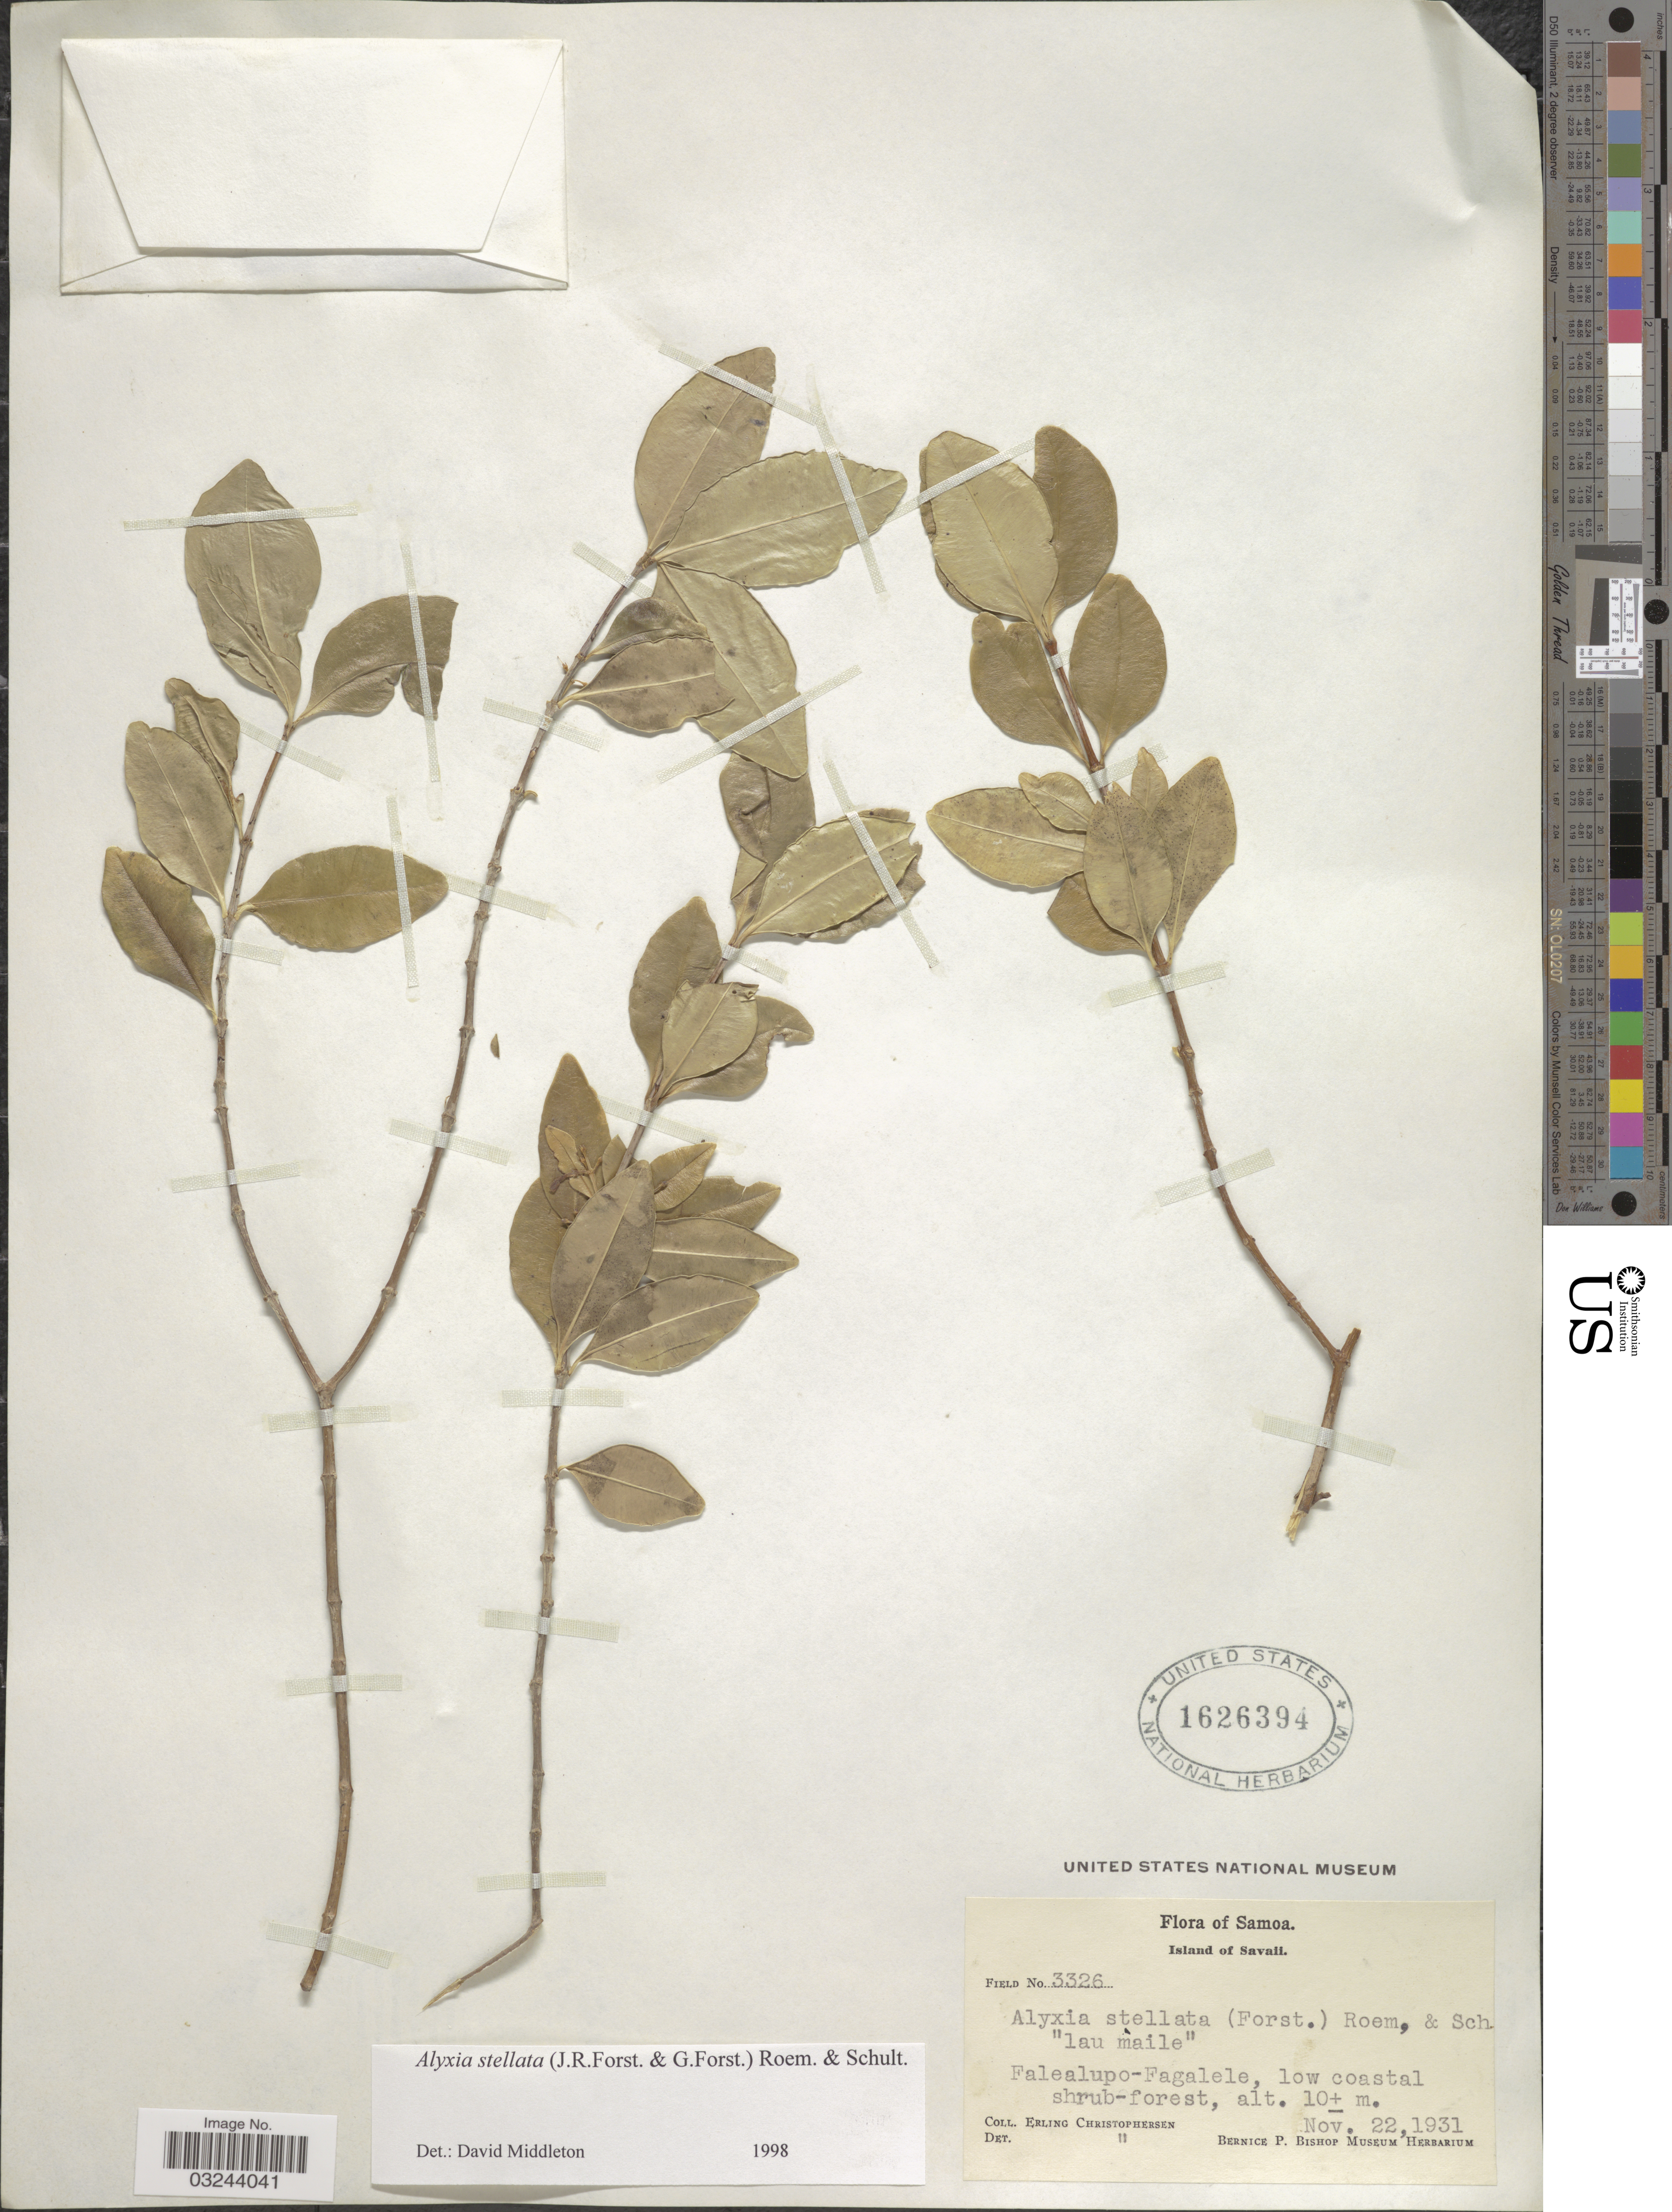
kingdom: Plantae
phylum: Tracheophyta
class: Magnoliopsida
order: Gentianales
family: Apocynaceae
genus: Alyxia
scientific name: Alyxia stellata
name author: (J.R. Forst. & G. Forst.) Roem. & Schult.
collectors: E. Christophersen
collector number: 3326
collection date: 1931-11-22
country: Samoa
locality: Samoa. Island of Savaii. Falealupo-Fagalele, low coastal.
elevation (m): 10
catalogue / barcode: US 1626394